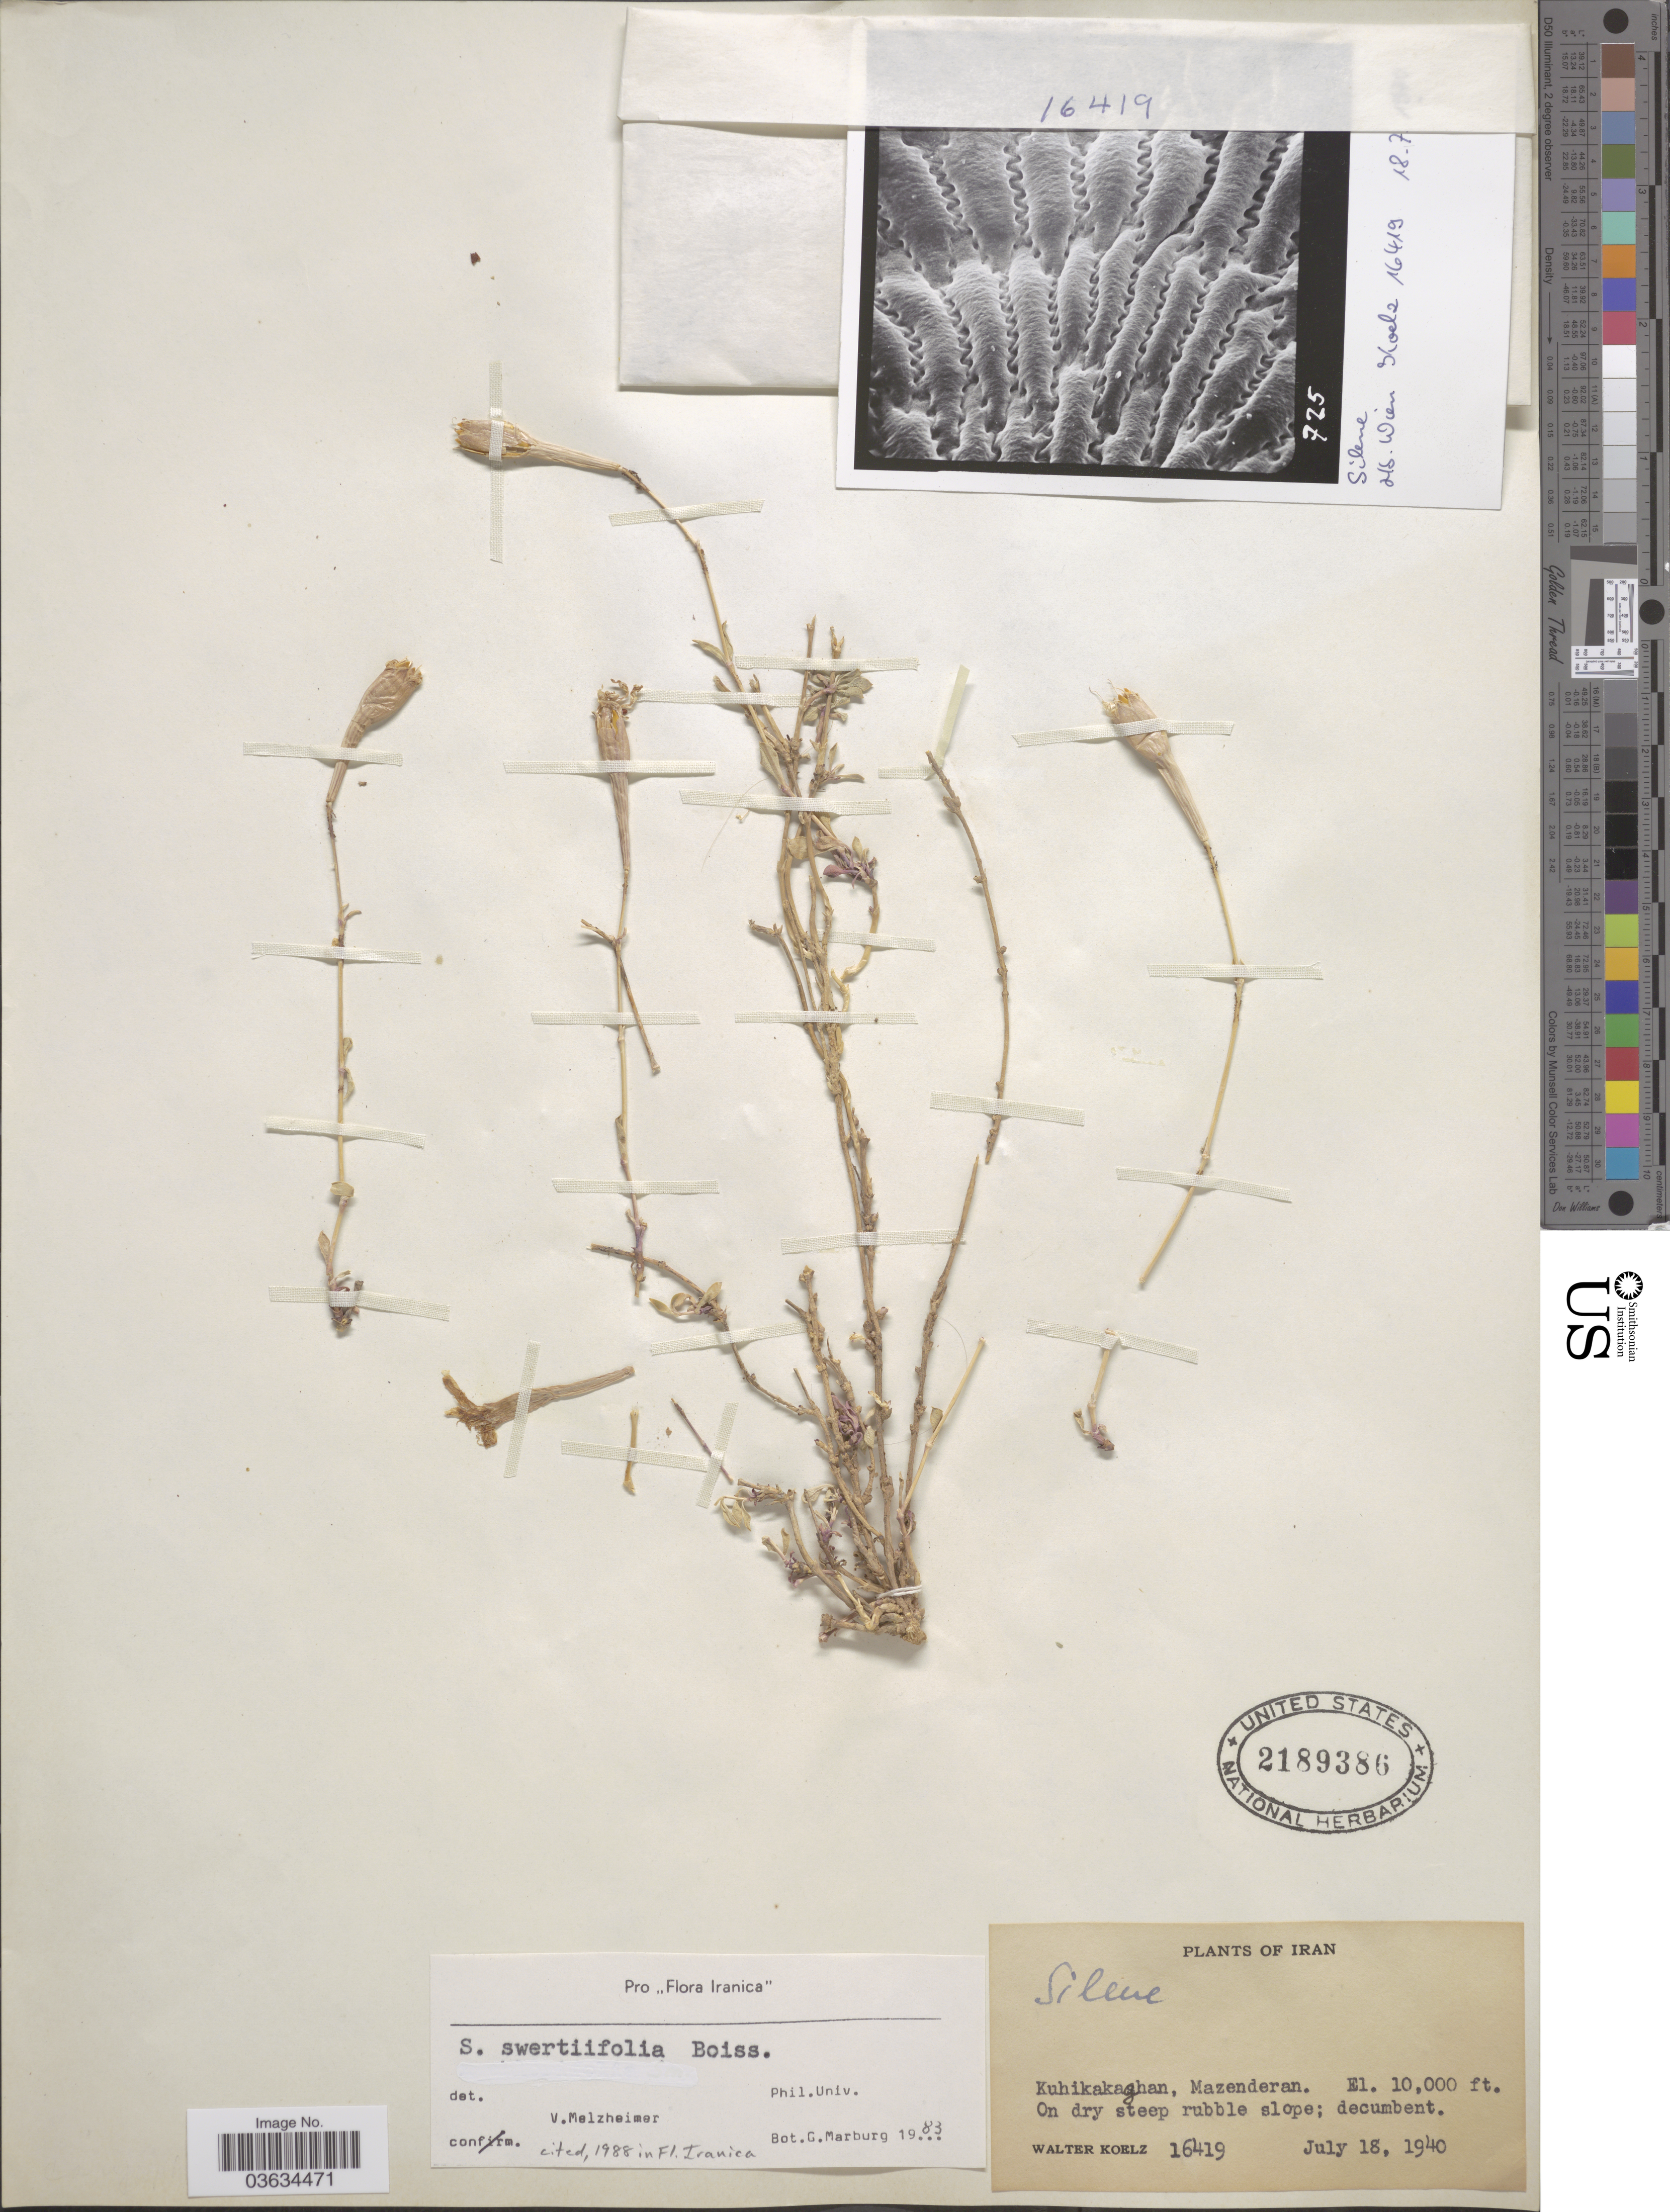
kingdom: Plantae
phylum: Tracheophyta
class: Magnoliopsida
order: Caryophyllales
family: Caryophyllaceae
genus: Silene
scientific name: Silene swertiaefolia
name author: Boiss.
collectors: W. N. Koelz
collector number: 16419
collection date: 1940-07-18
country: Iran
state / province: Mazandaran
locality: Kuhikakaghan, Mazenderan.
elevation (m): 3048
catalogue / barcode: US 2189386